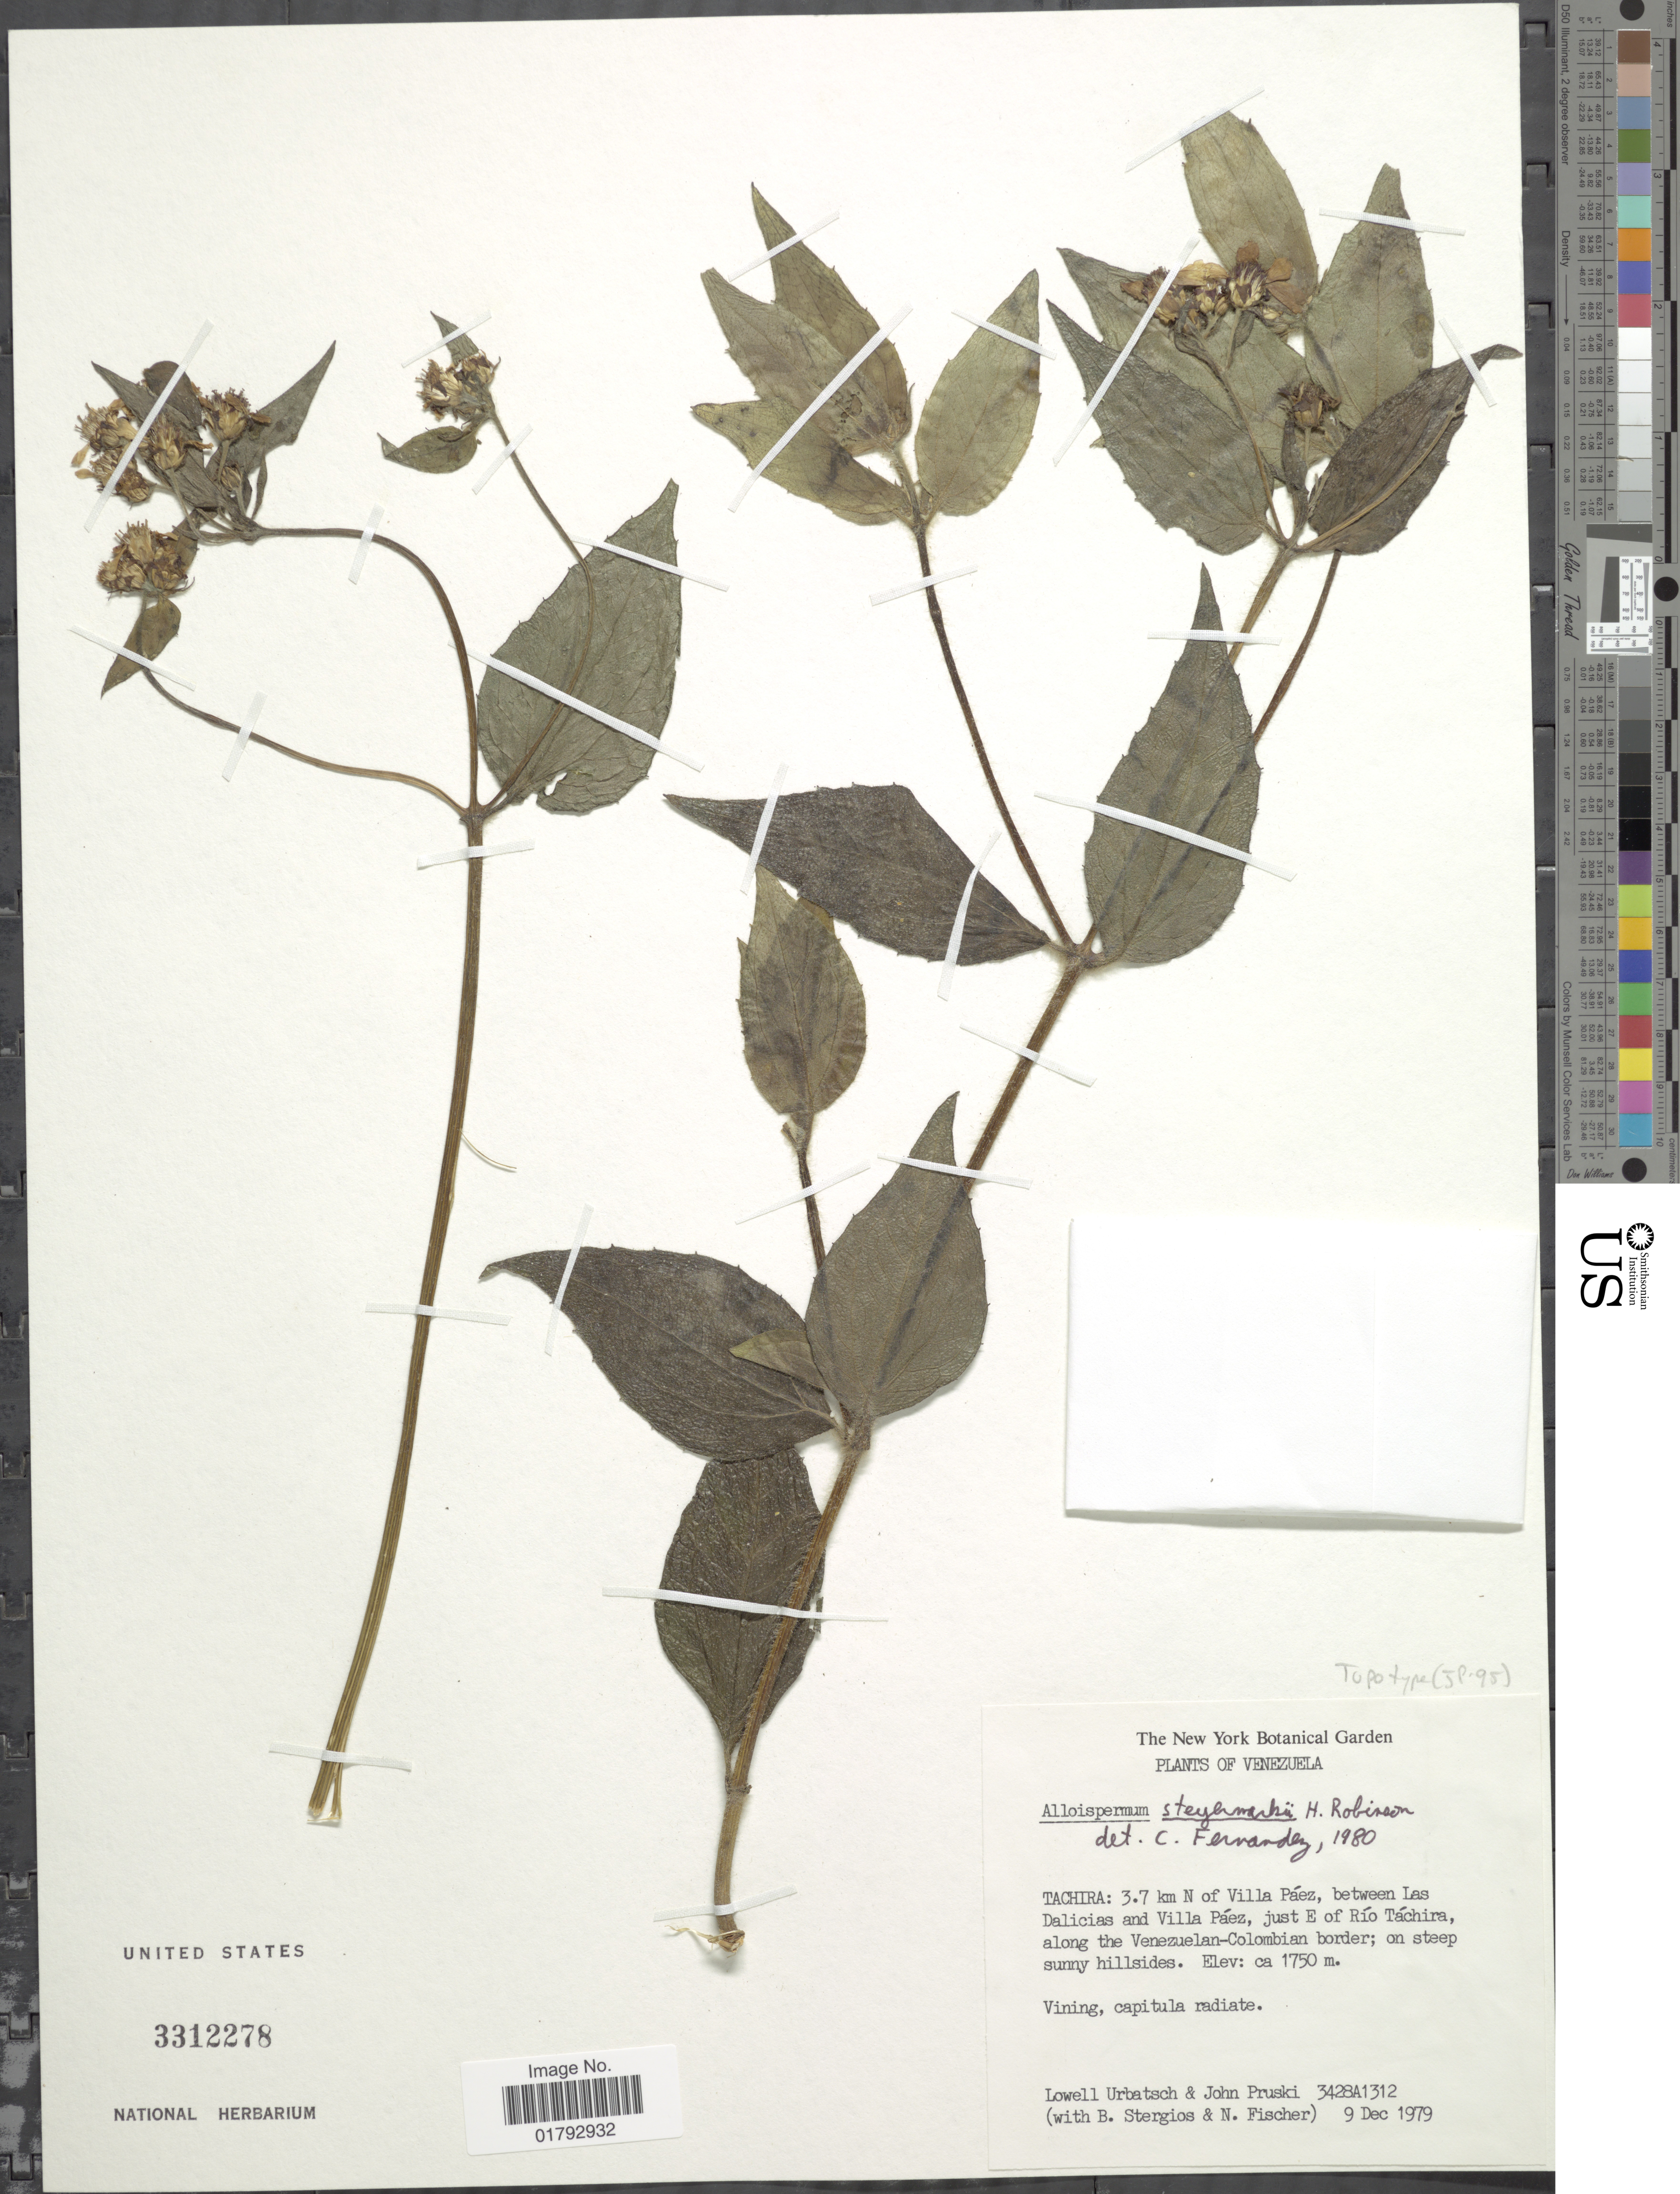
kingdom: Plantae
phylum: Tracheophyta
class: Magnoliopsida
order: Asterales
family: Asteraceae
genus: Alloispermum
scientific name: Alloispermum steyermarkii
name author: H. Rob.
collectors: L. Urbatsch, J. F. Pruski, B. G. Stergios & N. Fischer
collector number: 3428A1312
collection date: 1979-12-09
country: Venezuela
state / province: Tachira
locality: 3.7 km N of Villa Paez, between Las Dalicias and Villa Paez, E of Rio Tachira, along Venezuelan-Colombian border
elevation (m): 1750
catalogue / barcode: US 3312278